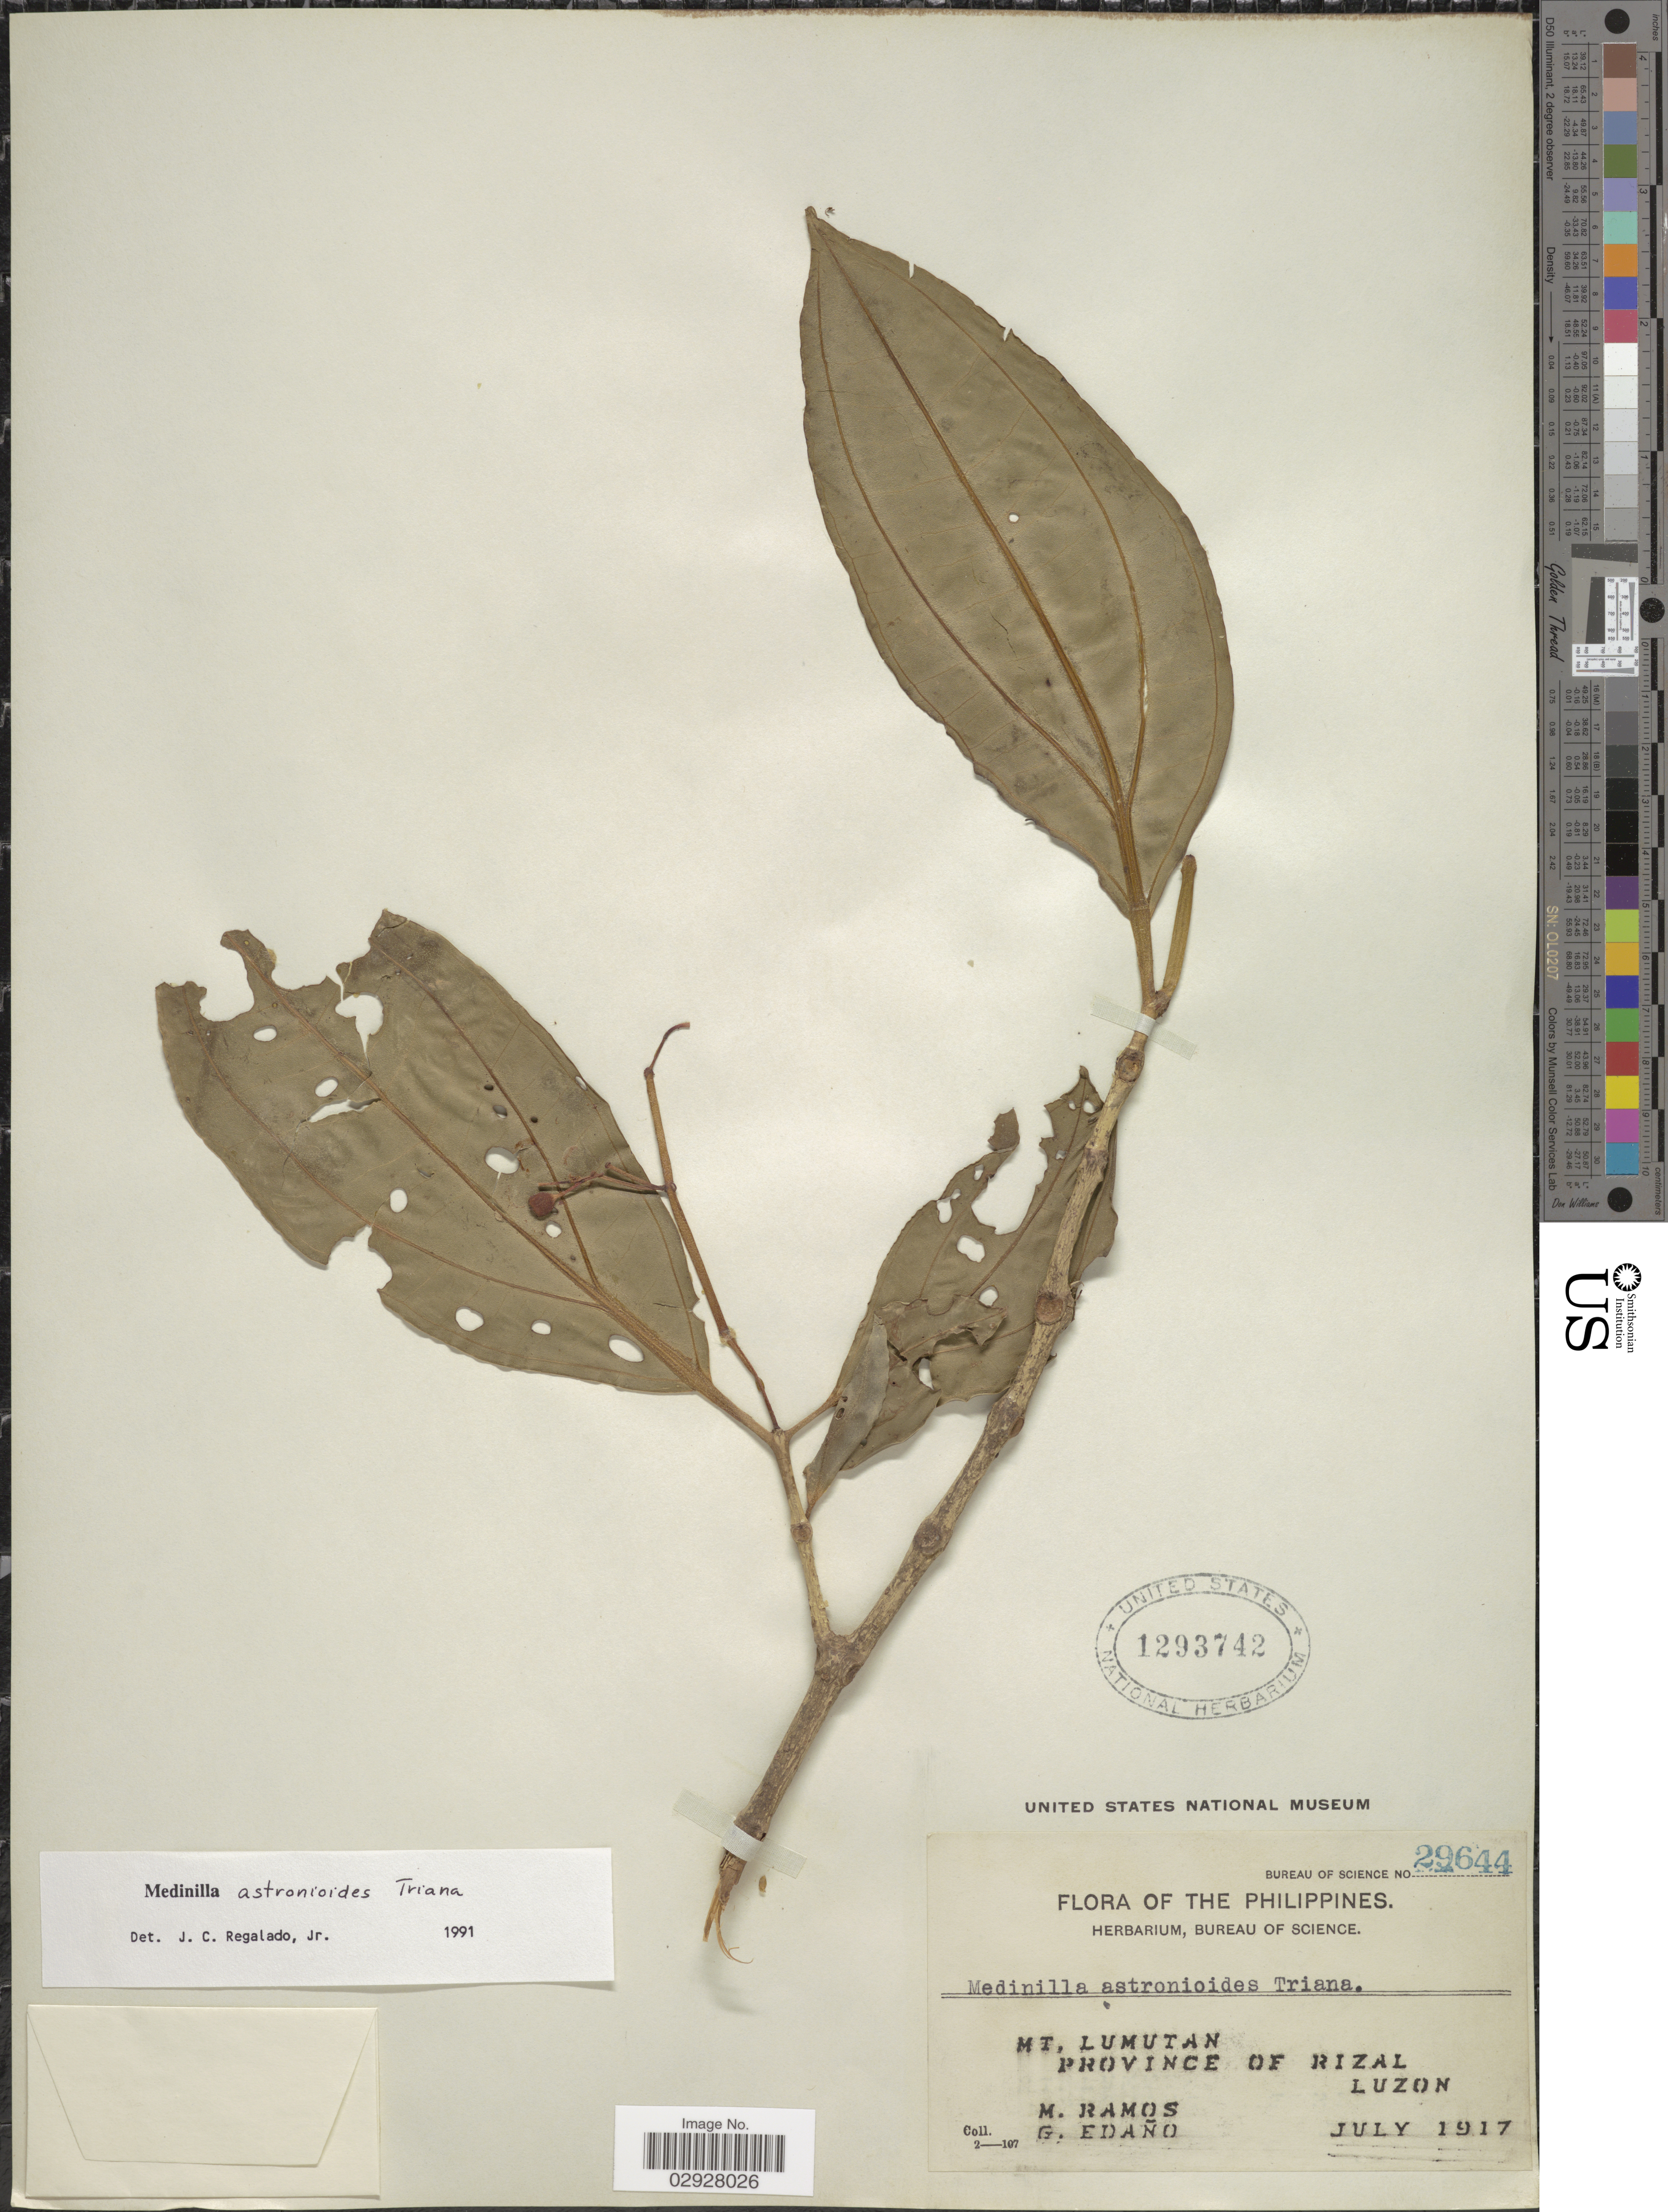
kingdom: Plantae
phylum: Tracheophyta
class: Magnoliopsida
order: Myrtales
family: Melastomataceae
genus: Medinilla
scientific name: Medinilla astronioides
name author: Triana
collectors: M. Ramos & G. Edaño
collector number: Bureau of Science 29644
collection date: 1917-07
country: Philippines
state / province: Calabarzon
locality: Mt. Lumutan, Province of Rizal, Luzon.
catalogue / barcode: US 1293742